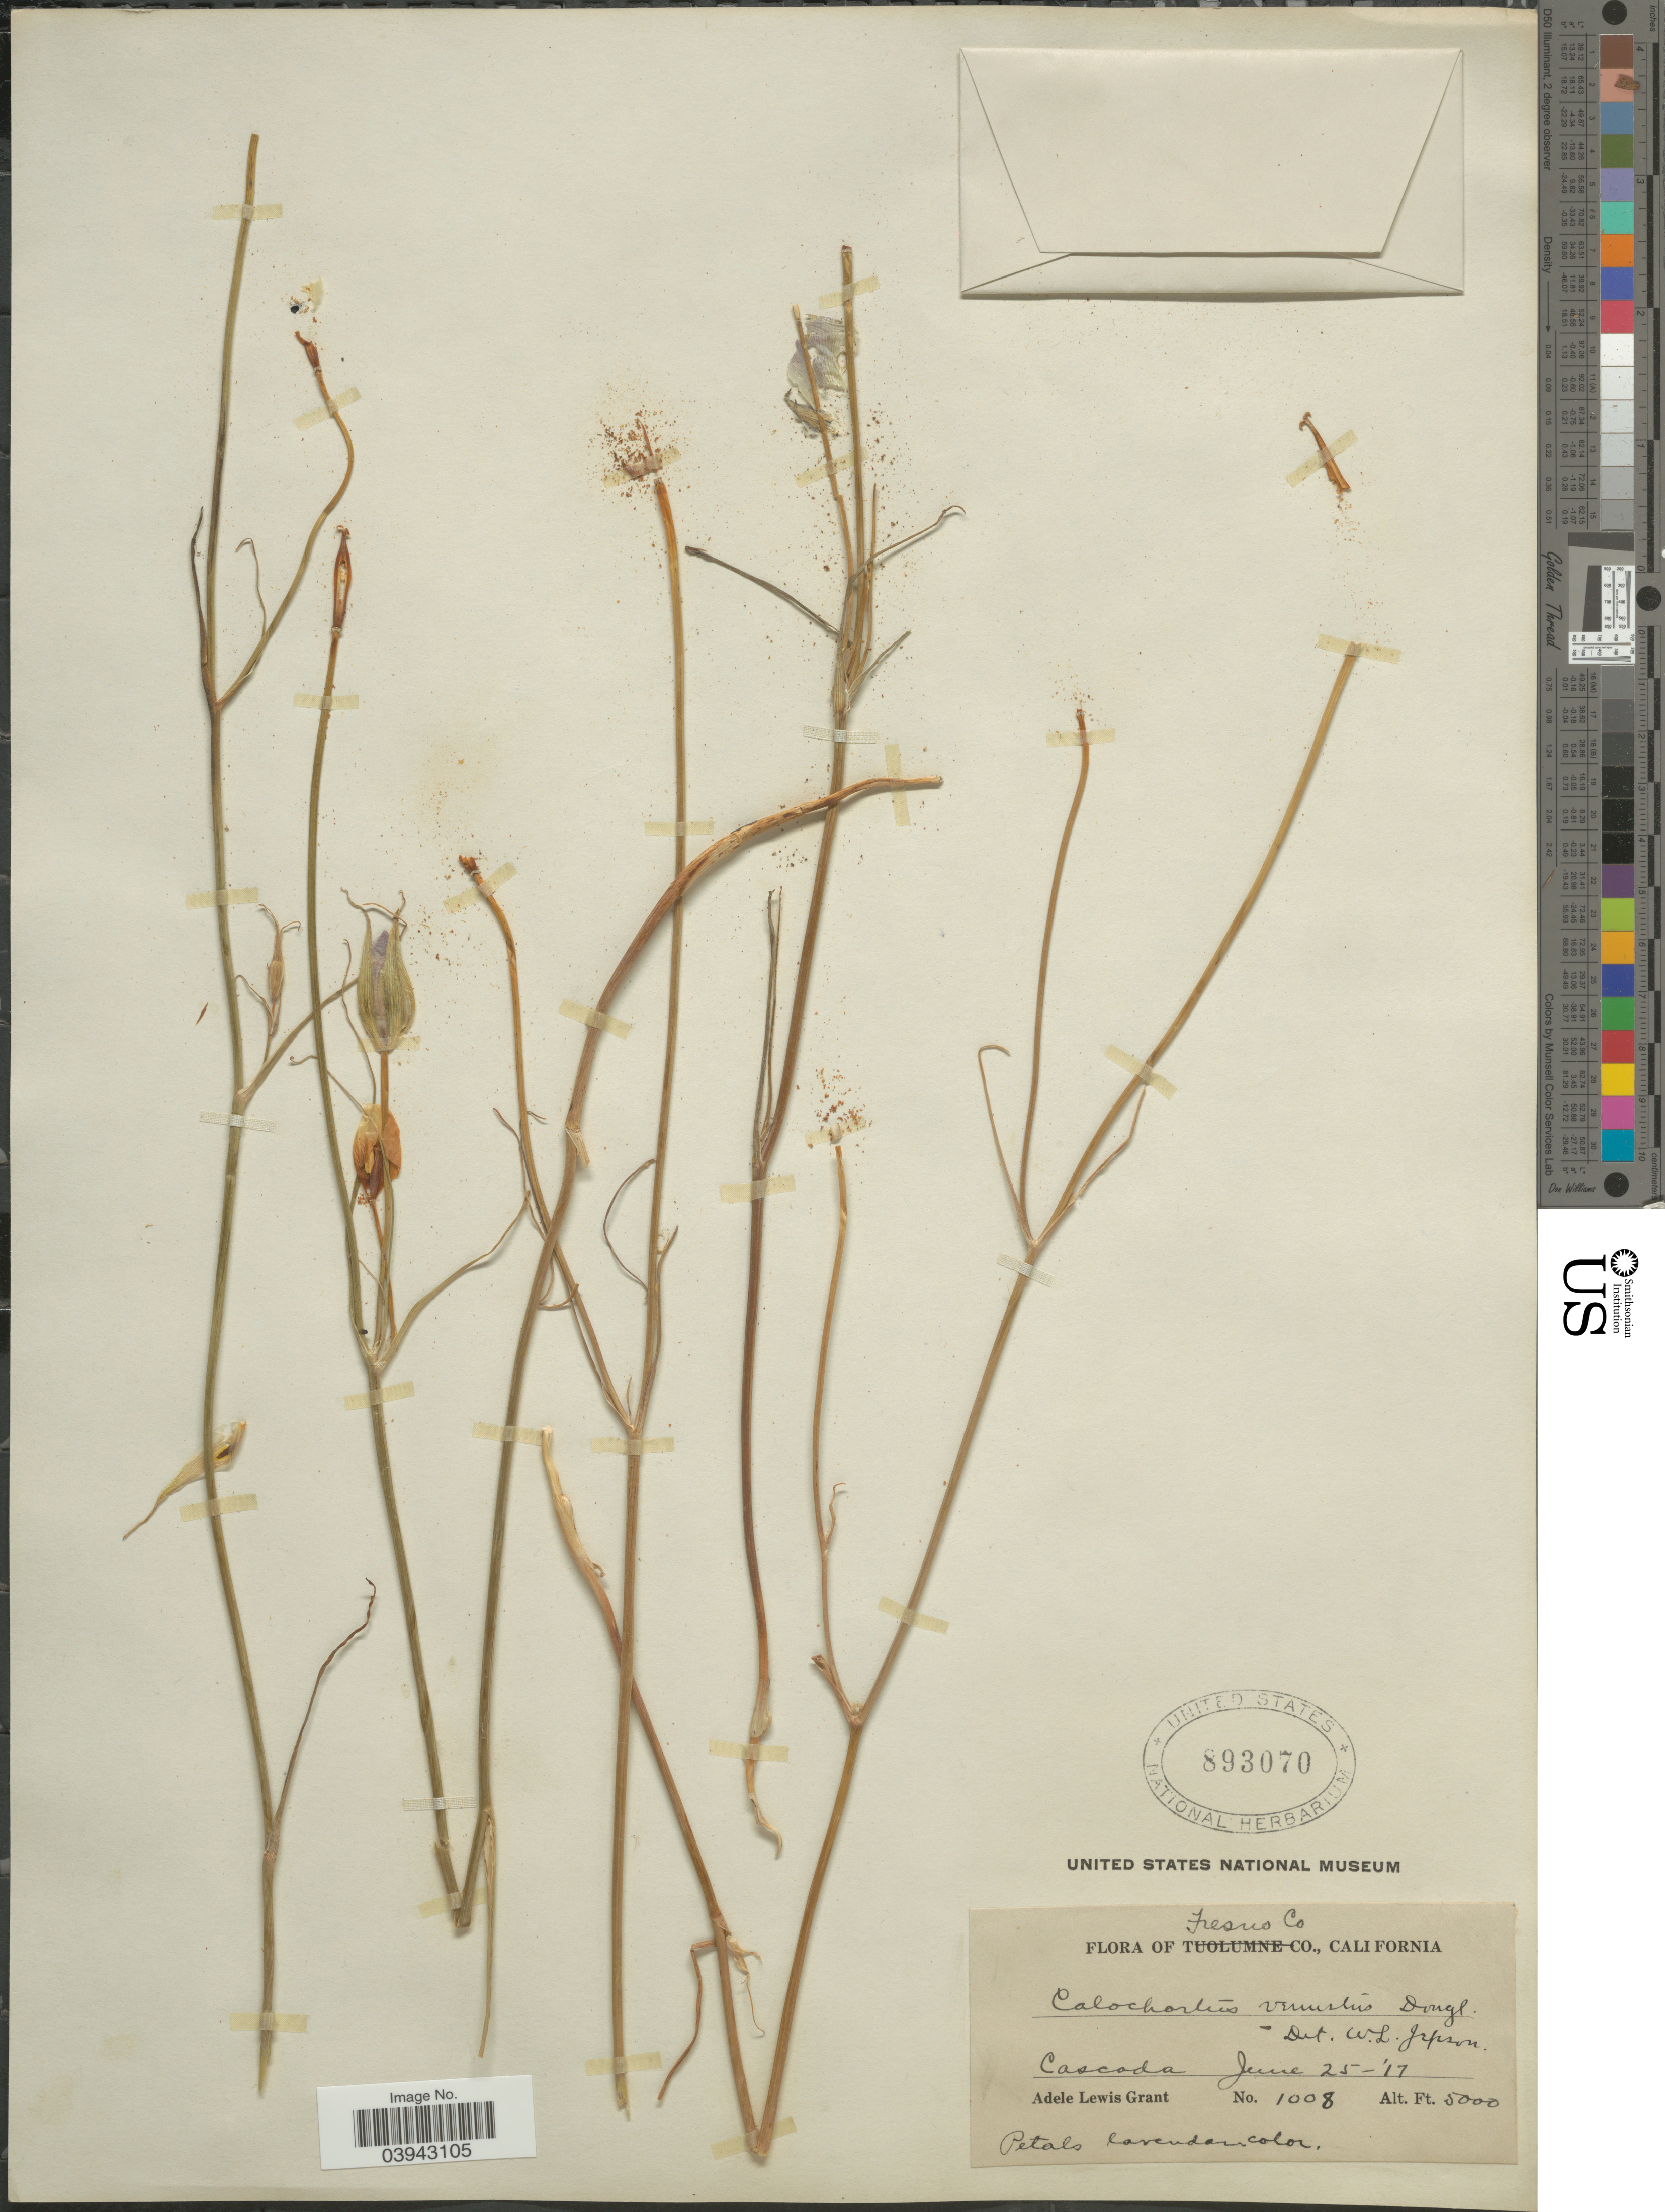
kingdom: Plantae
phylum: Tracheophyta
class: Liliopsida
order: Liliales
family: Liliaceae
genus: Calochortus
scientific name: Calochortus venustus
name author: Douglas ex Benth.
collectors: A. L. Grant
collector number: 1008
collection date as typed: Transcribed d/m/y: 25/6/17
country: United States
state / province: California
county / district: Fresno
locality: Fresno Co. Cascoda.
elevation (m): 1524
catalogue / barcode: US 893070